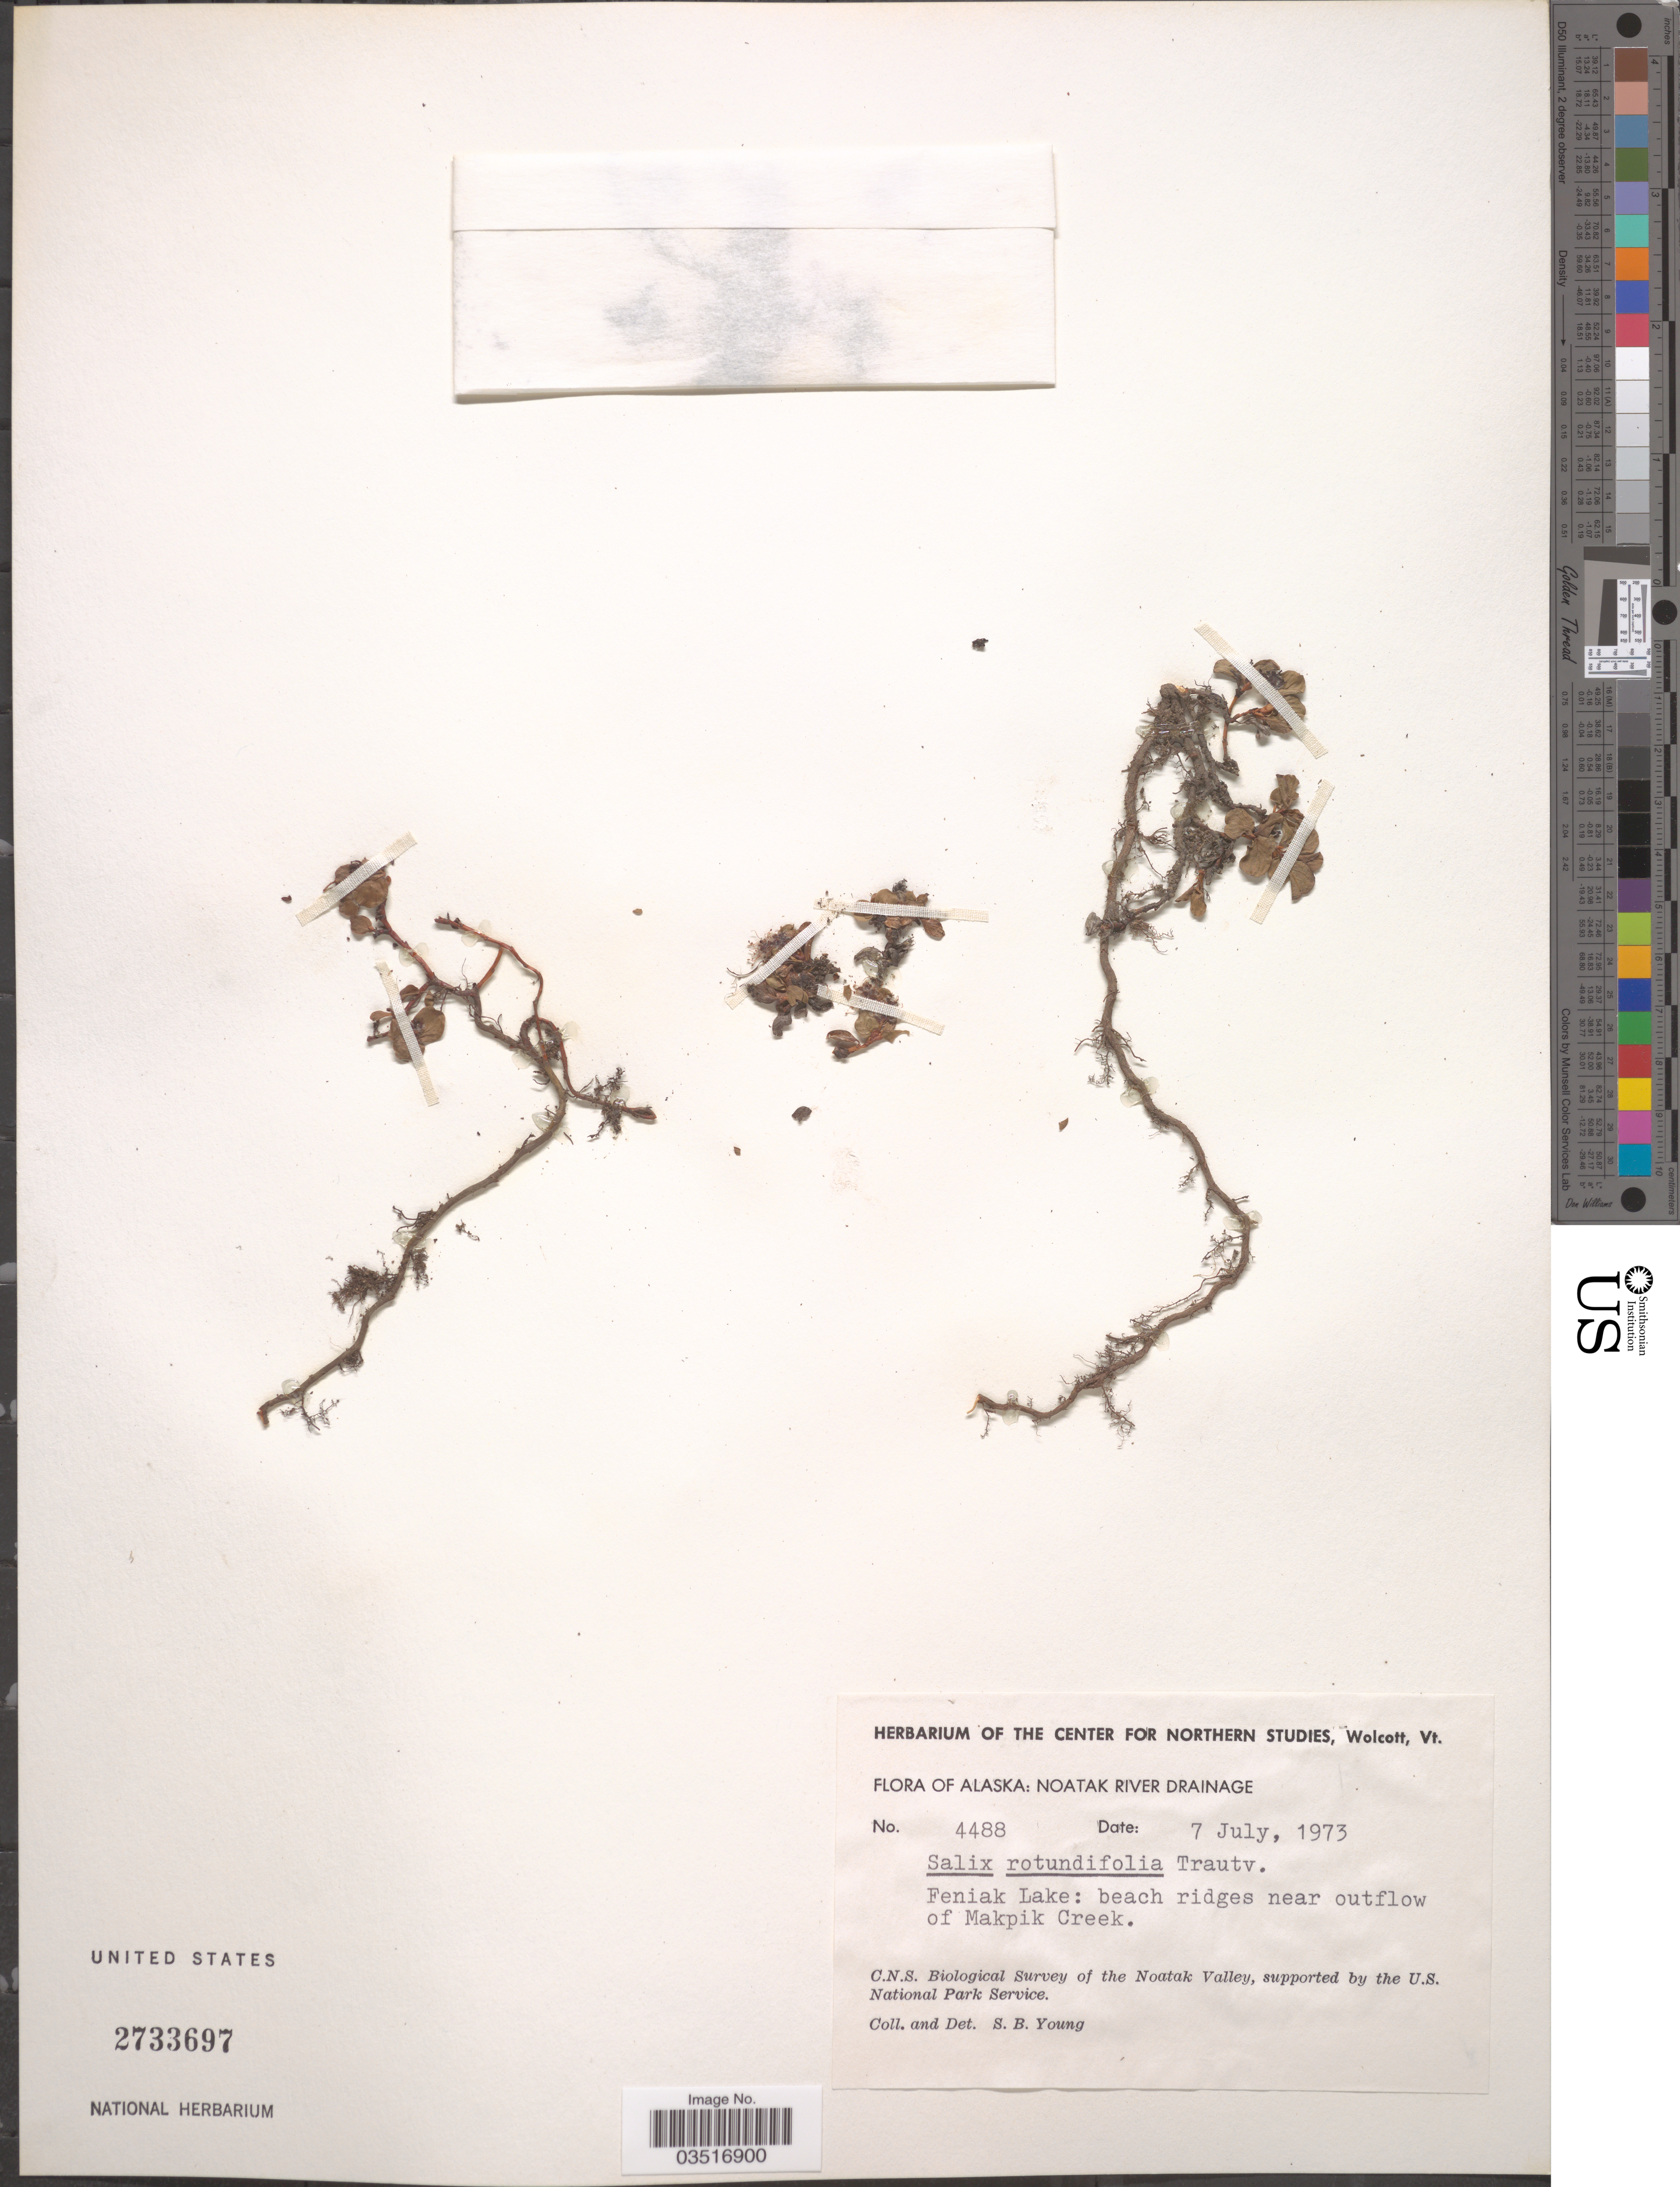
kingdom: Plantae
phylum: Tracheophyta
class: Magnoliopsida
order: Malpighiales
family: Salicaceae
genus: Salix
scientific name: Salix rotundifolia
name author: Trautv.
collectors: S. Young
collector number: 4488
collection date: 1973-07-07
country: United States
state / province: Alaska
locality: Noatak River Drainage. Feniak Lake: beach ridges near outflow of Makpik Creek. Noatak Valley.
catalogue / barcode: US 2733697